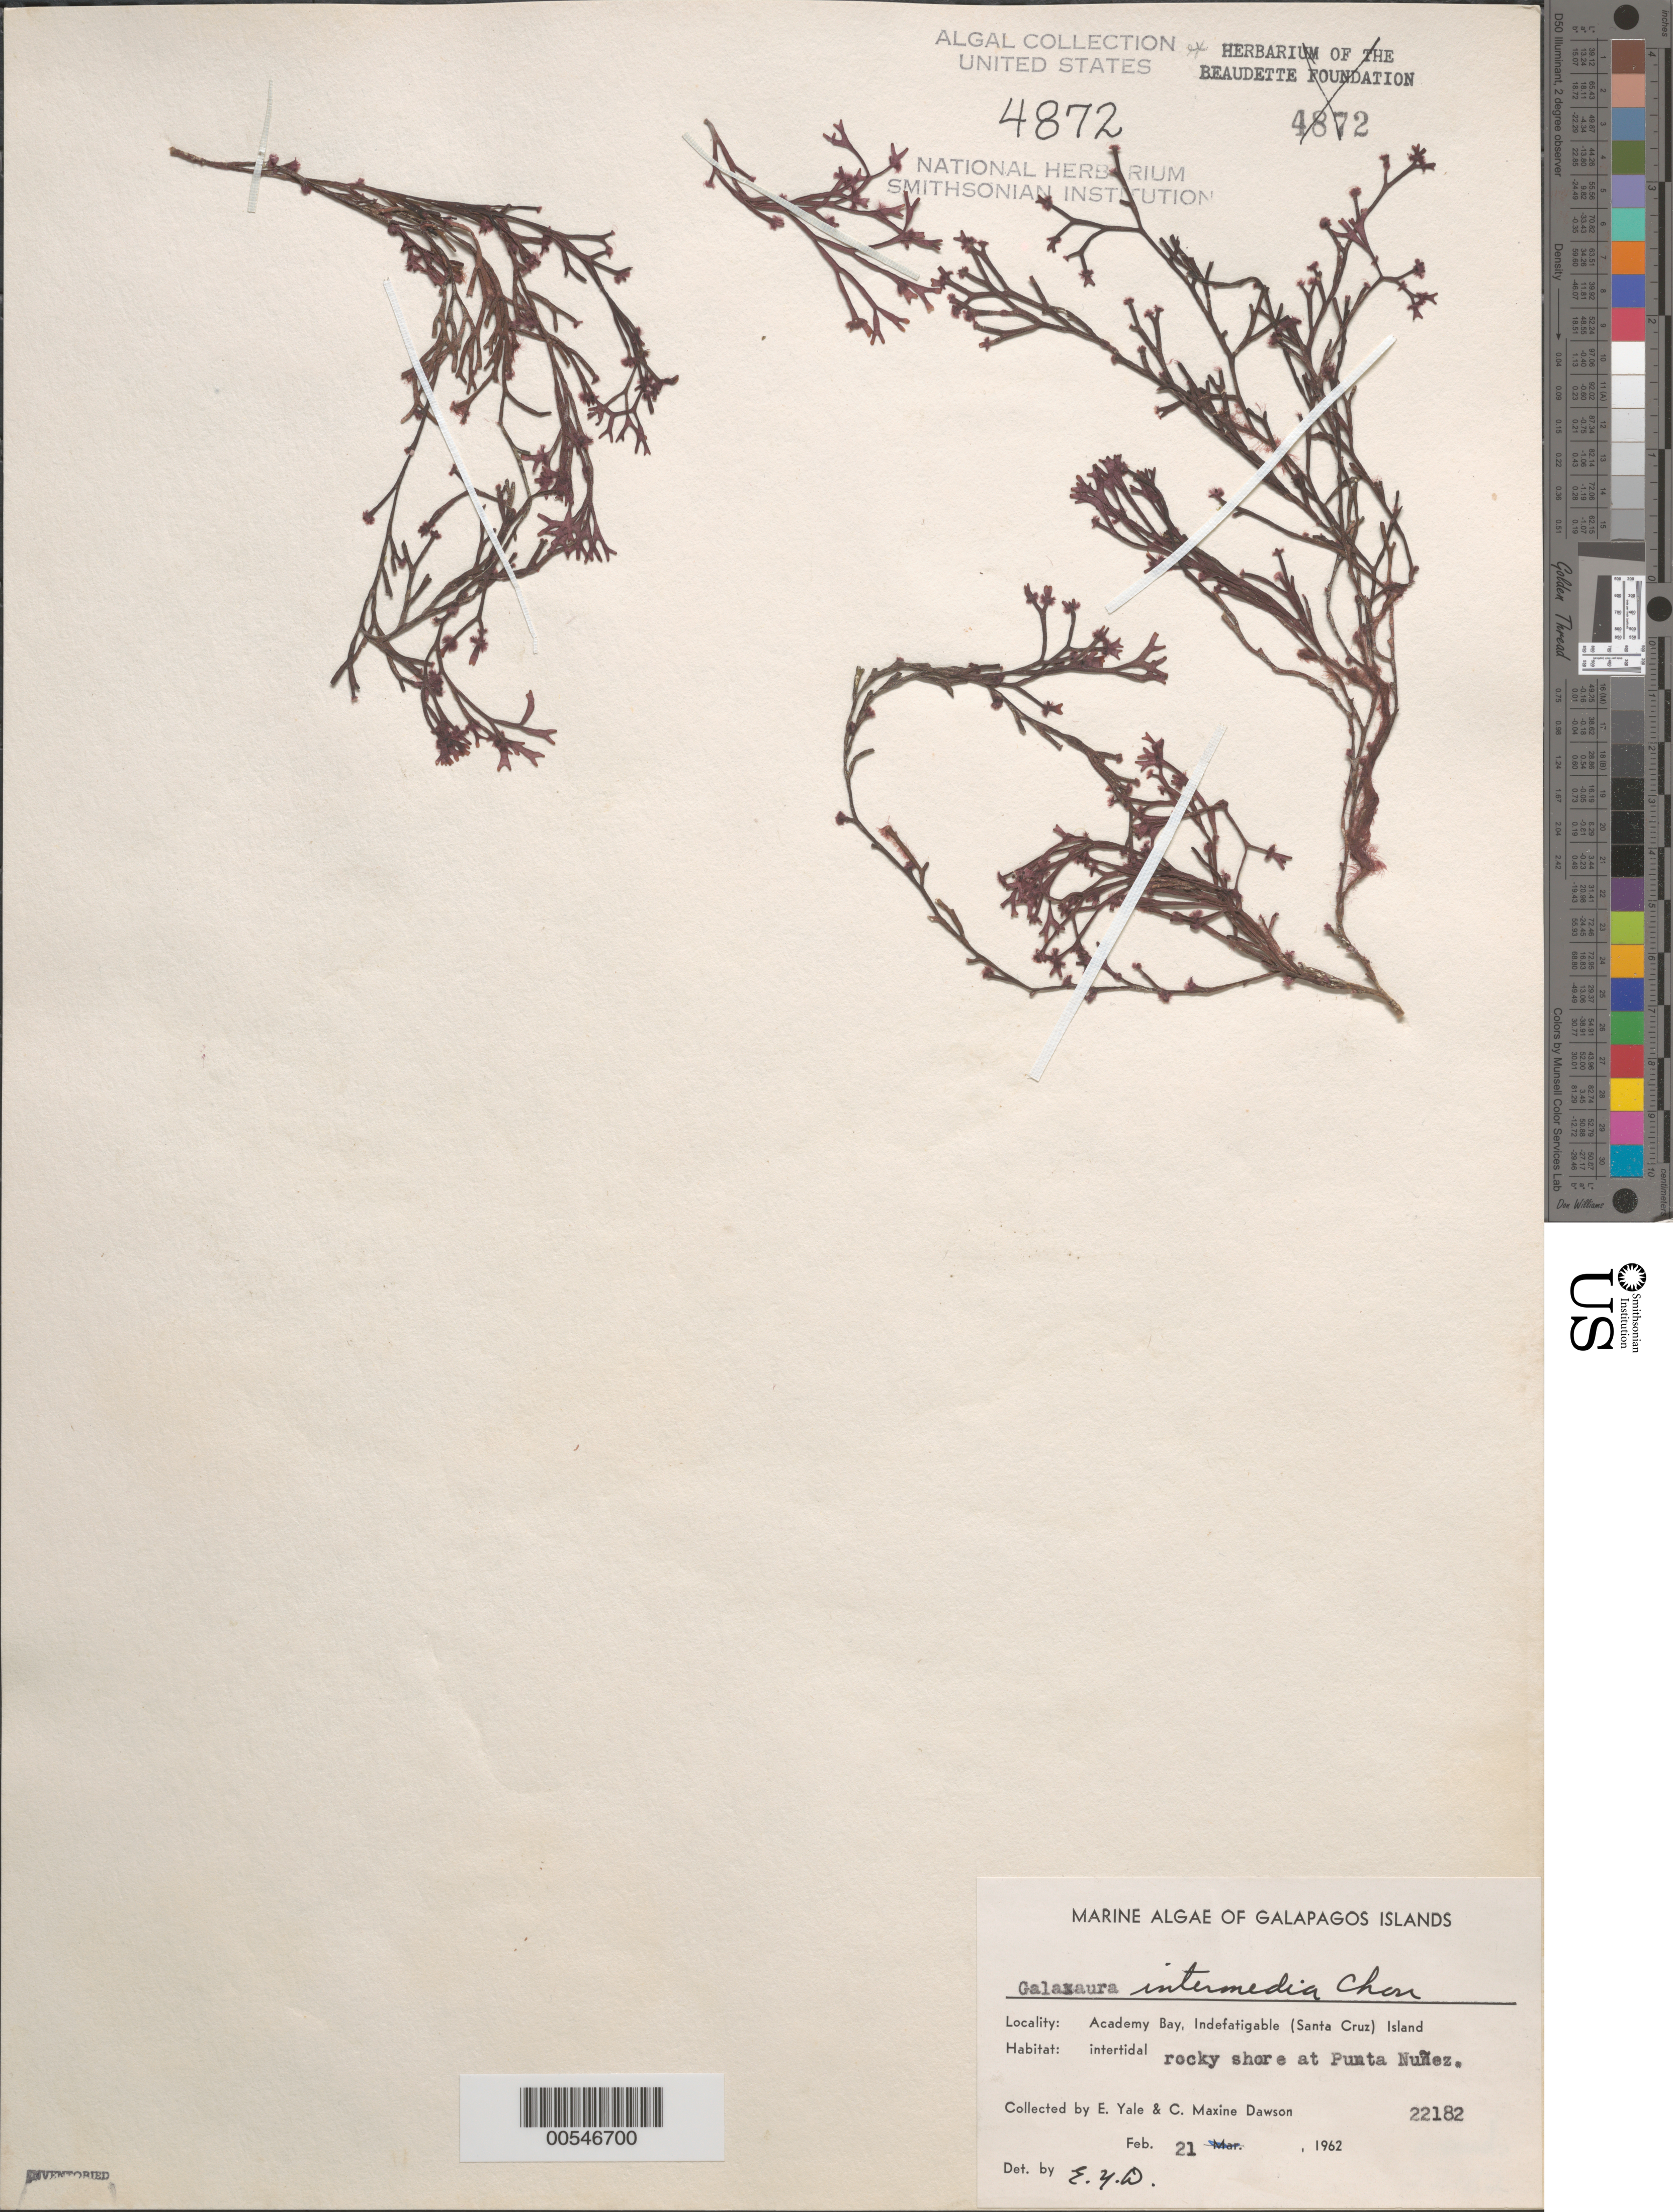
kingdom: Plantae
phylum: Rhodophyta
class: Florideophyceae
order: Nemaliales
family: Galaxauraceae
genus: Dichotomaria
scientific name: Dichotomaria intermedia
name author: (R.C.Y. Chou) J.Wiriyadamrikul et al.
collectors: E. Y. Dawson & C. M. Dawson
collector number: EYD 22182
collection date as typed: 21 Feb 1962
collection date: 1962-02-21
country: Ecuador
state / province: Colón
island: Santa Cruz [Indefatigable, Chaves]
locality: Punta Nunez, Academy Bay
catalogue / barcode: US 4872